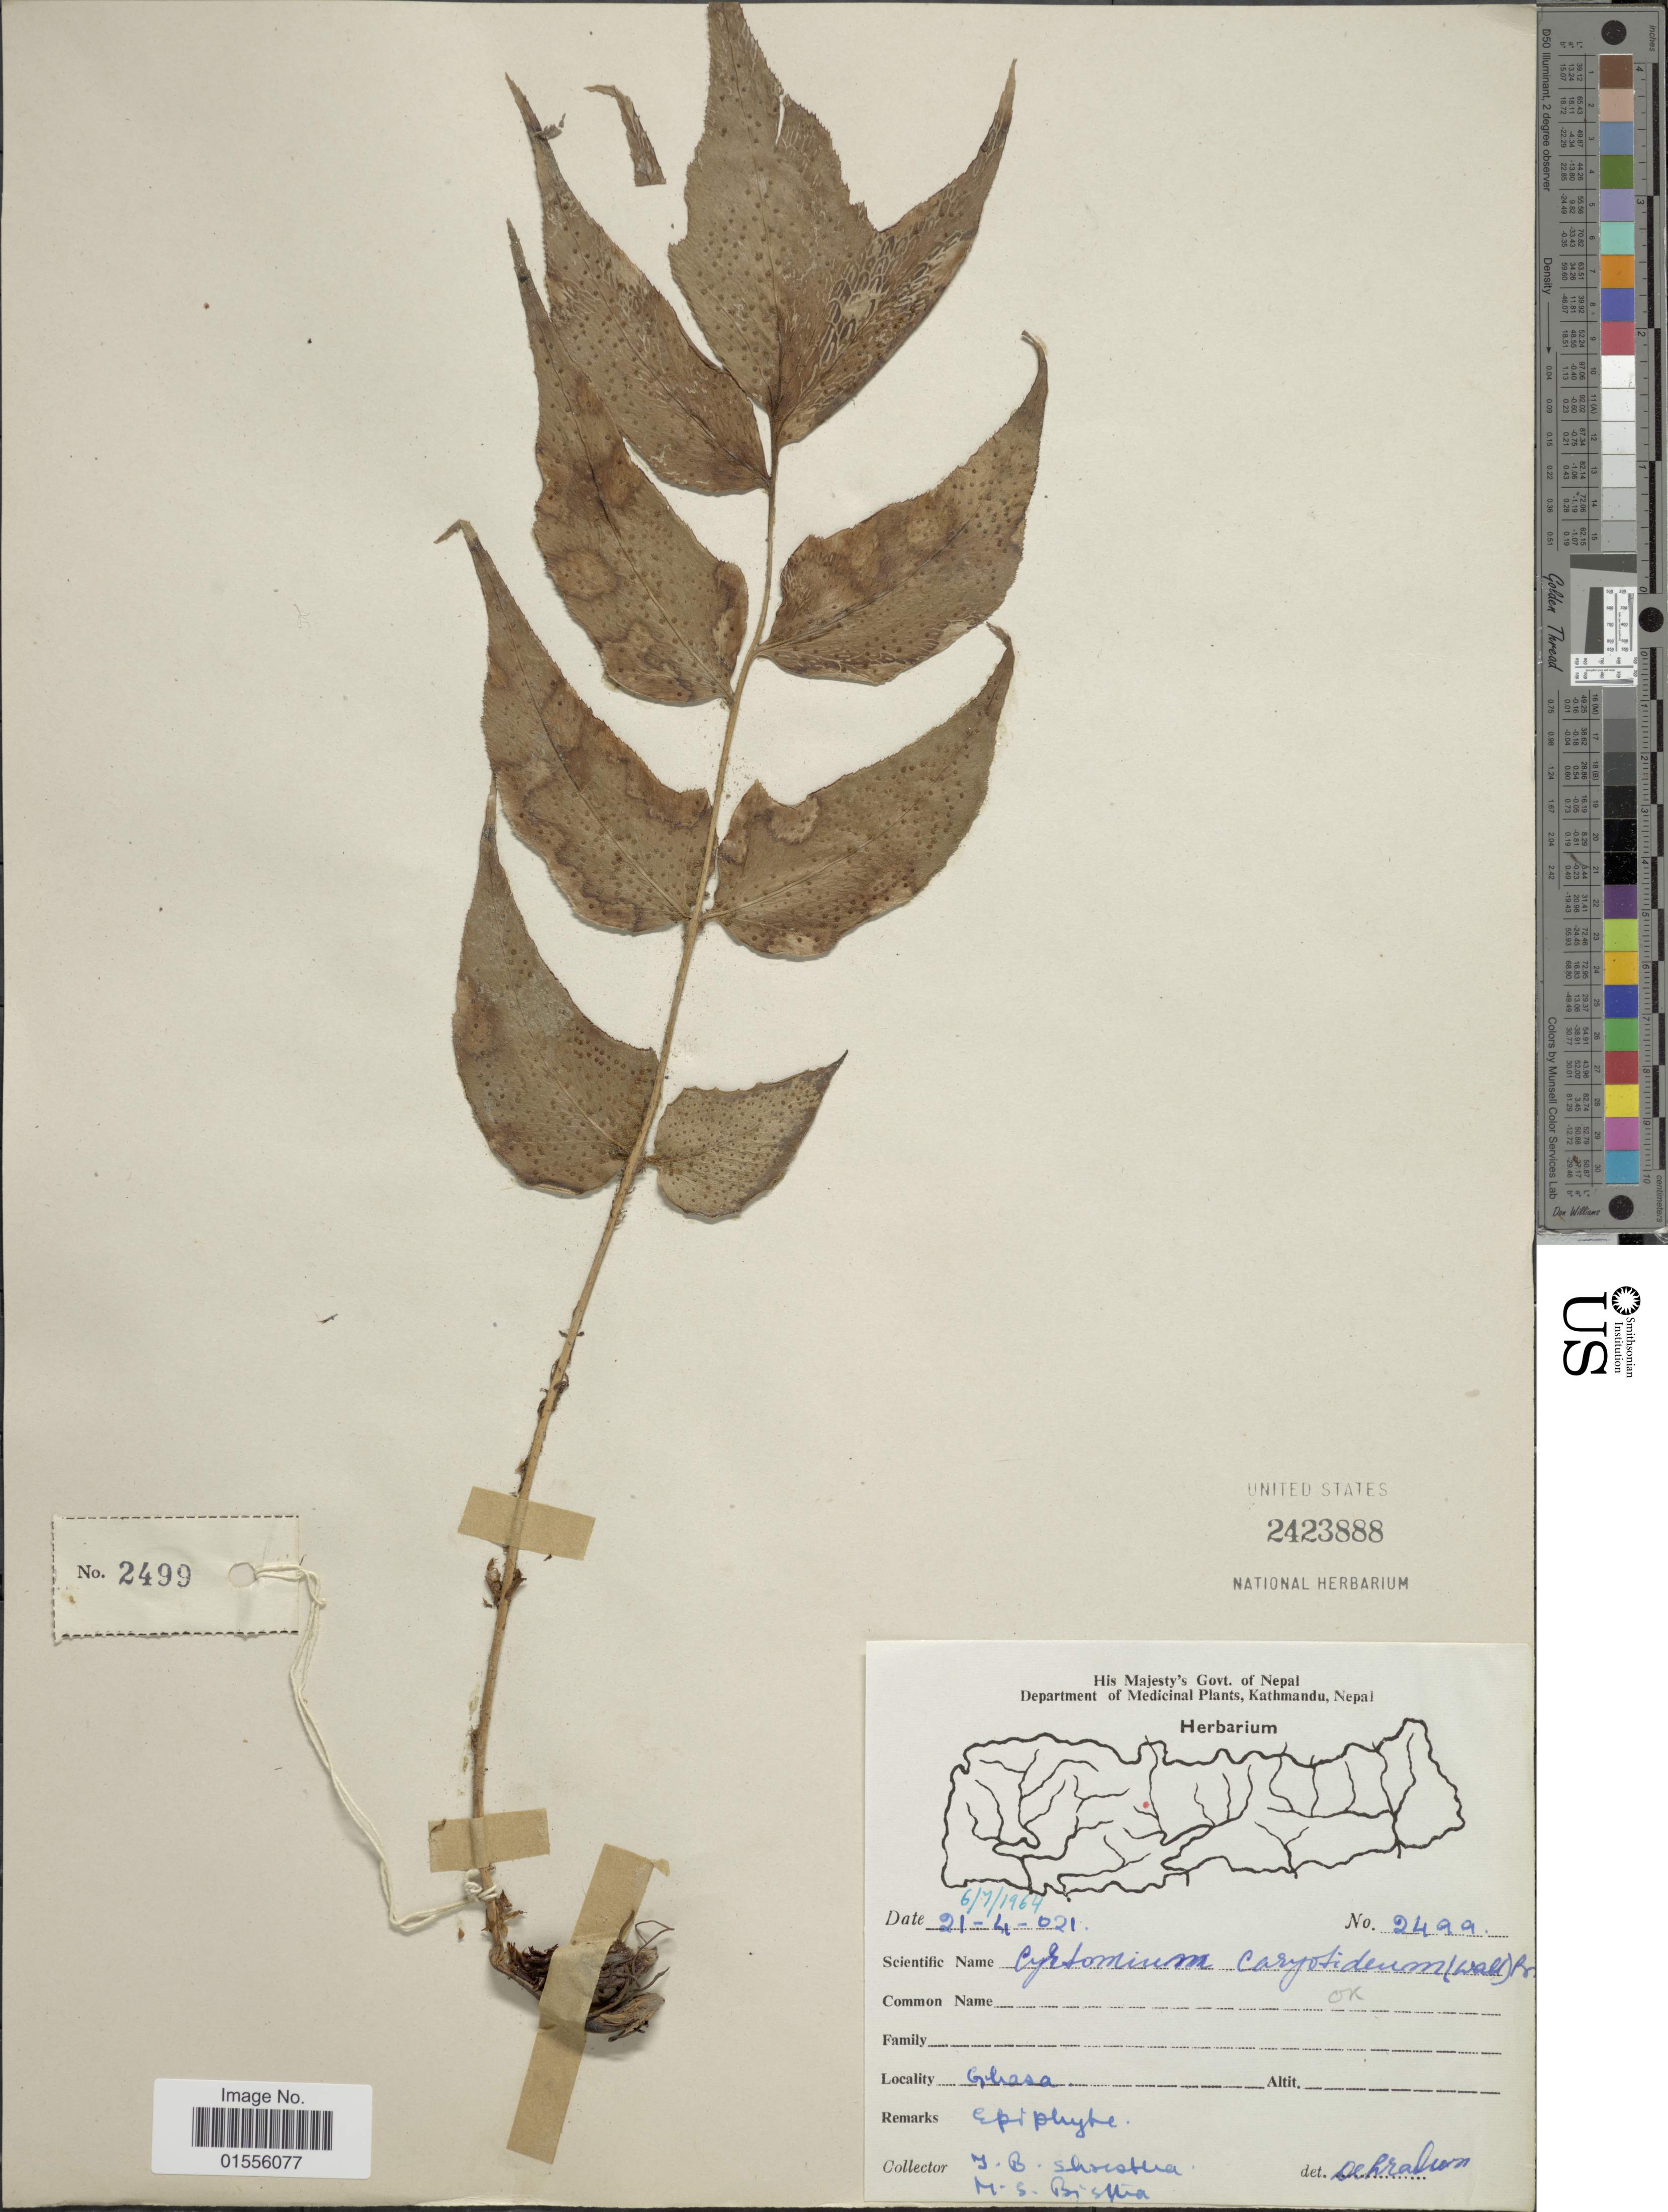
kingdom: Plantae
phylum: Tracheophyta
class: Polypodiopsida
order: Polypodiales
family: Dryopteridaceae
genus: Cyrtomium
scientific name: Cyrtomium caryotideum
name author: (Wall. ex Hook. & Grev.) C. Presl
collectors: T. B. Shrestha & M. Bista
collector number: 2499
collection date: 1964-07-06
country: Nepal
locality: Ghasa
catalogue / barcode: US 2423888